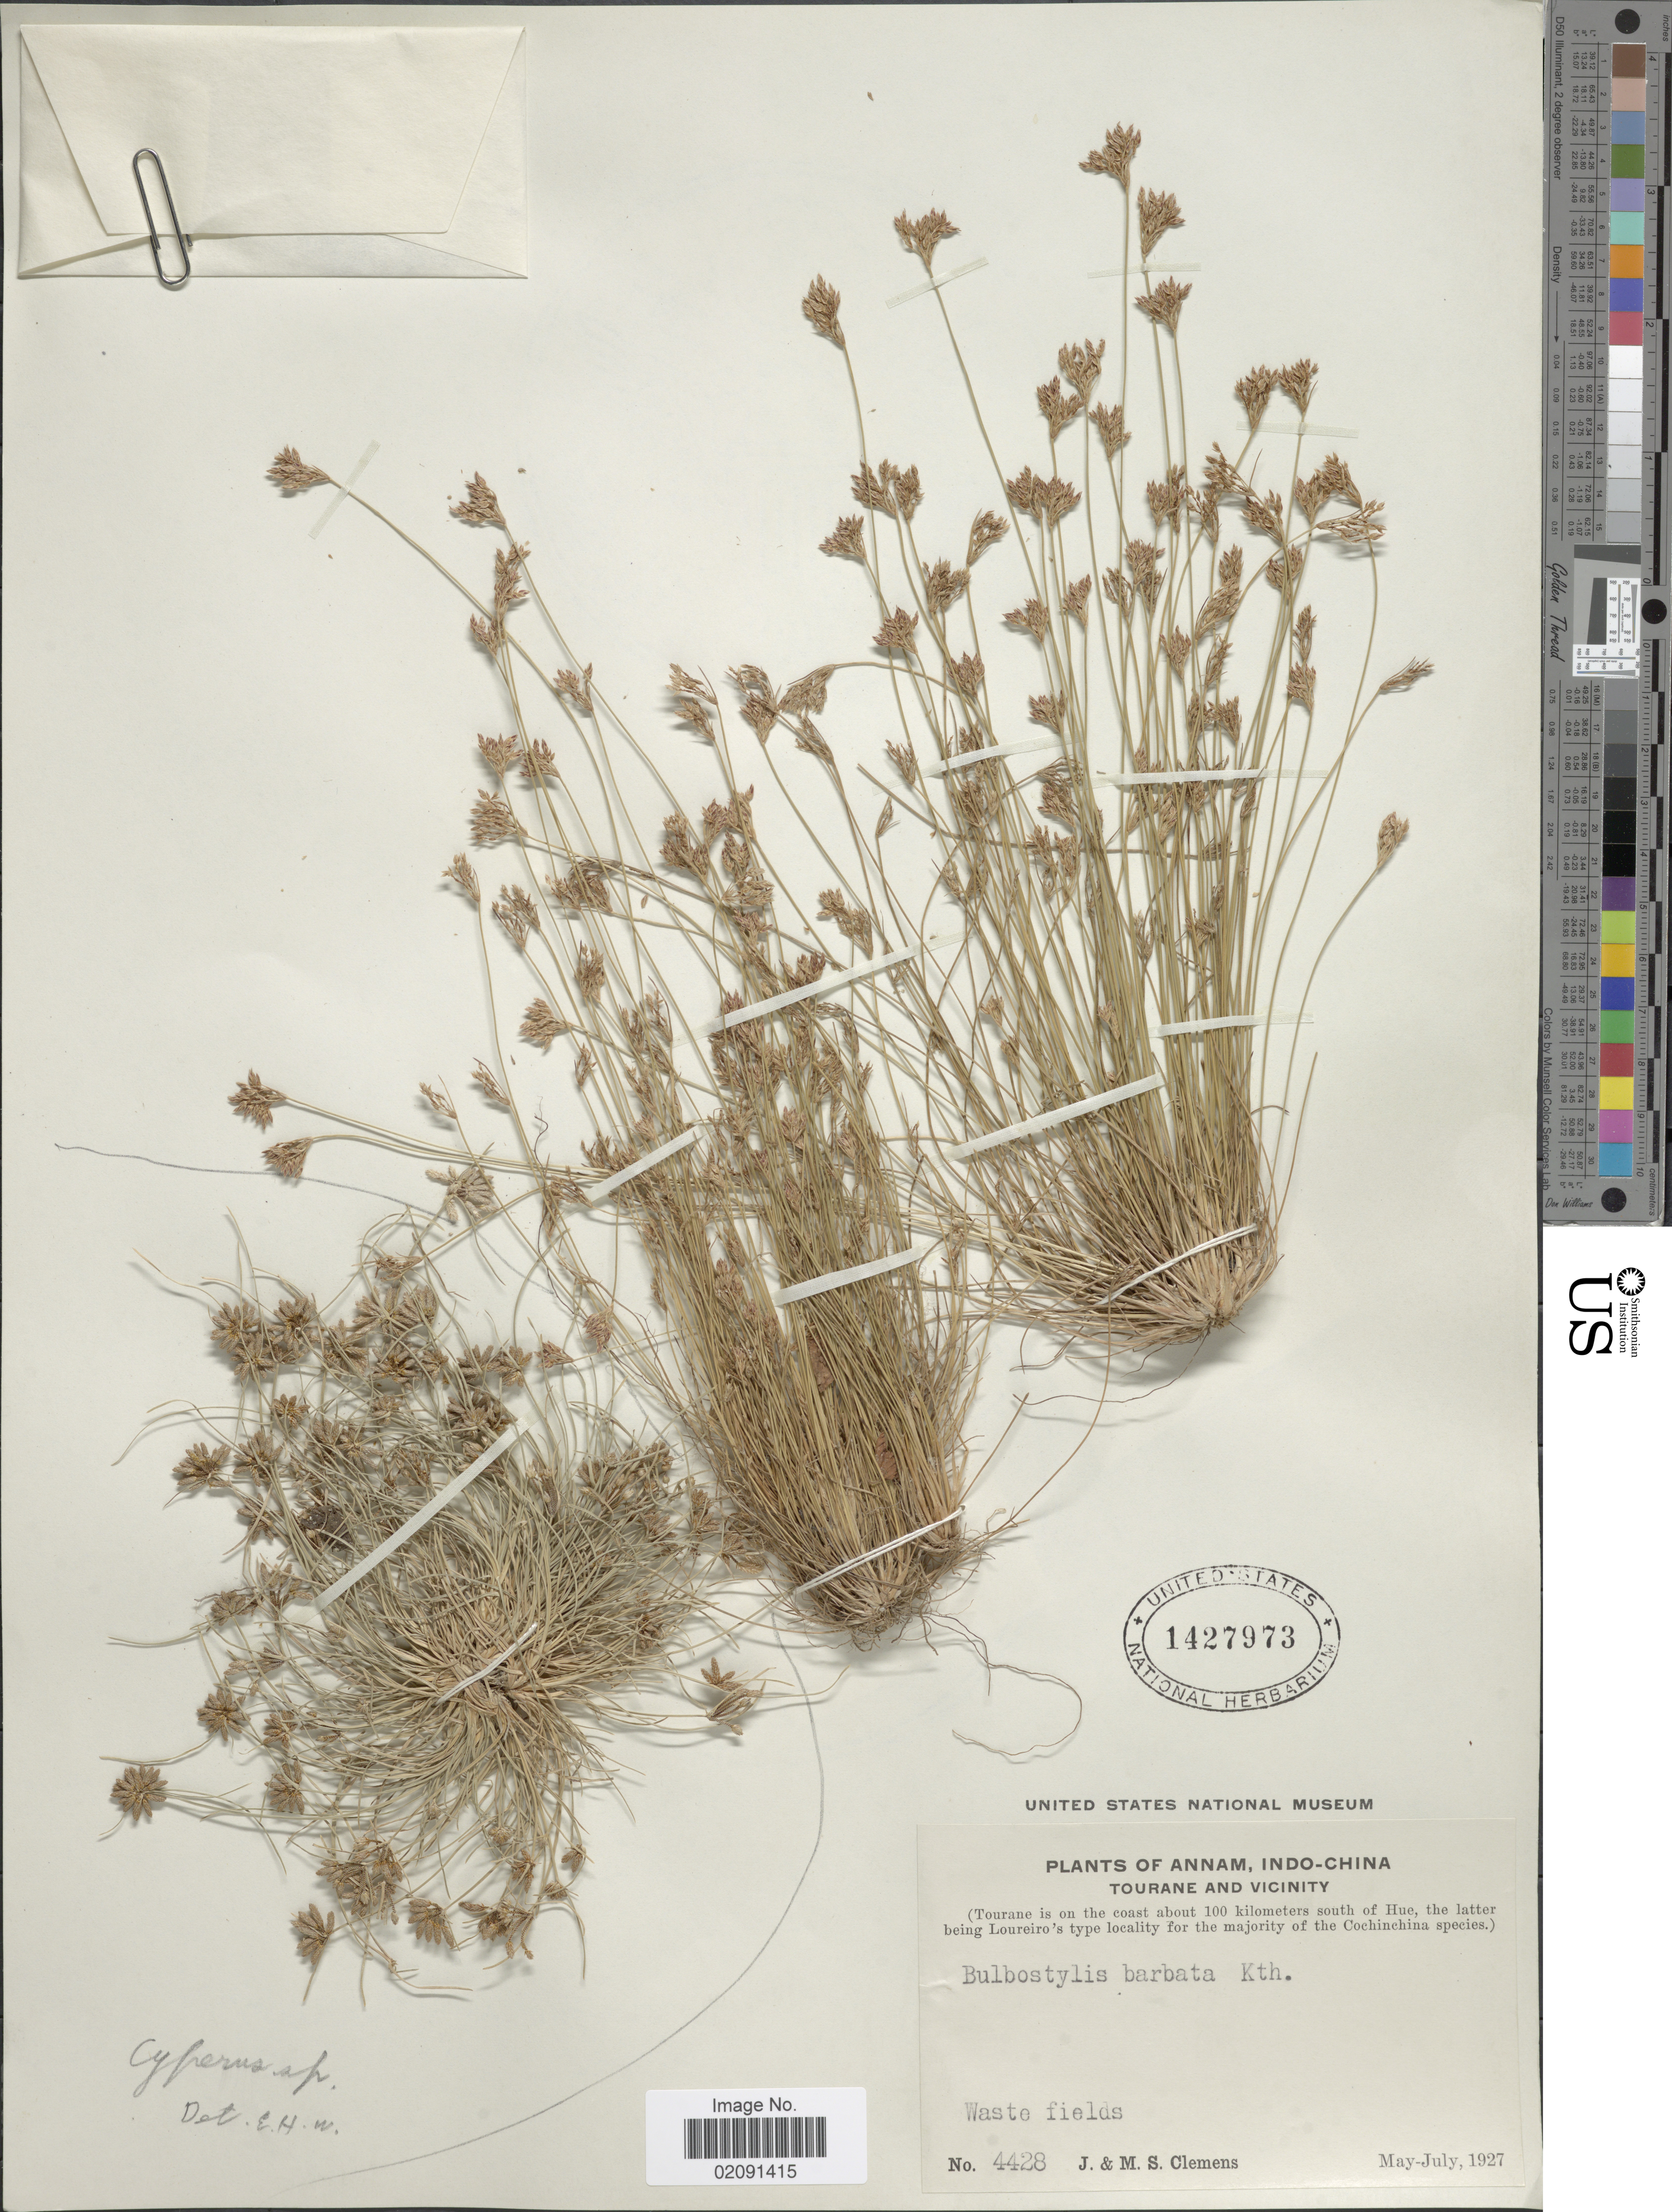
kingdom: Plantae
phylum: Tracheophyta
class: Liliopsida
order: Poales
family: Cyperaceae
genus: Bulbostylis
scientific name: Bulbostylis barbata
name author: (Rottb.) C.B. Clarke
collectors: J. Clemens & M. S. Clemens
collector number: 4428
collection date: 1927-05/1927-07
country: Vietnam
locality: Annam, Indo-China, Tourane and vicinity (Tourane is on the coast about 100 kilometers south of Hue), waste fields.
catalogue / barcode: US 1427973